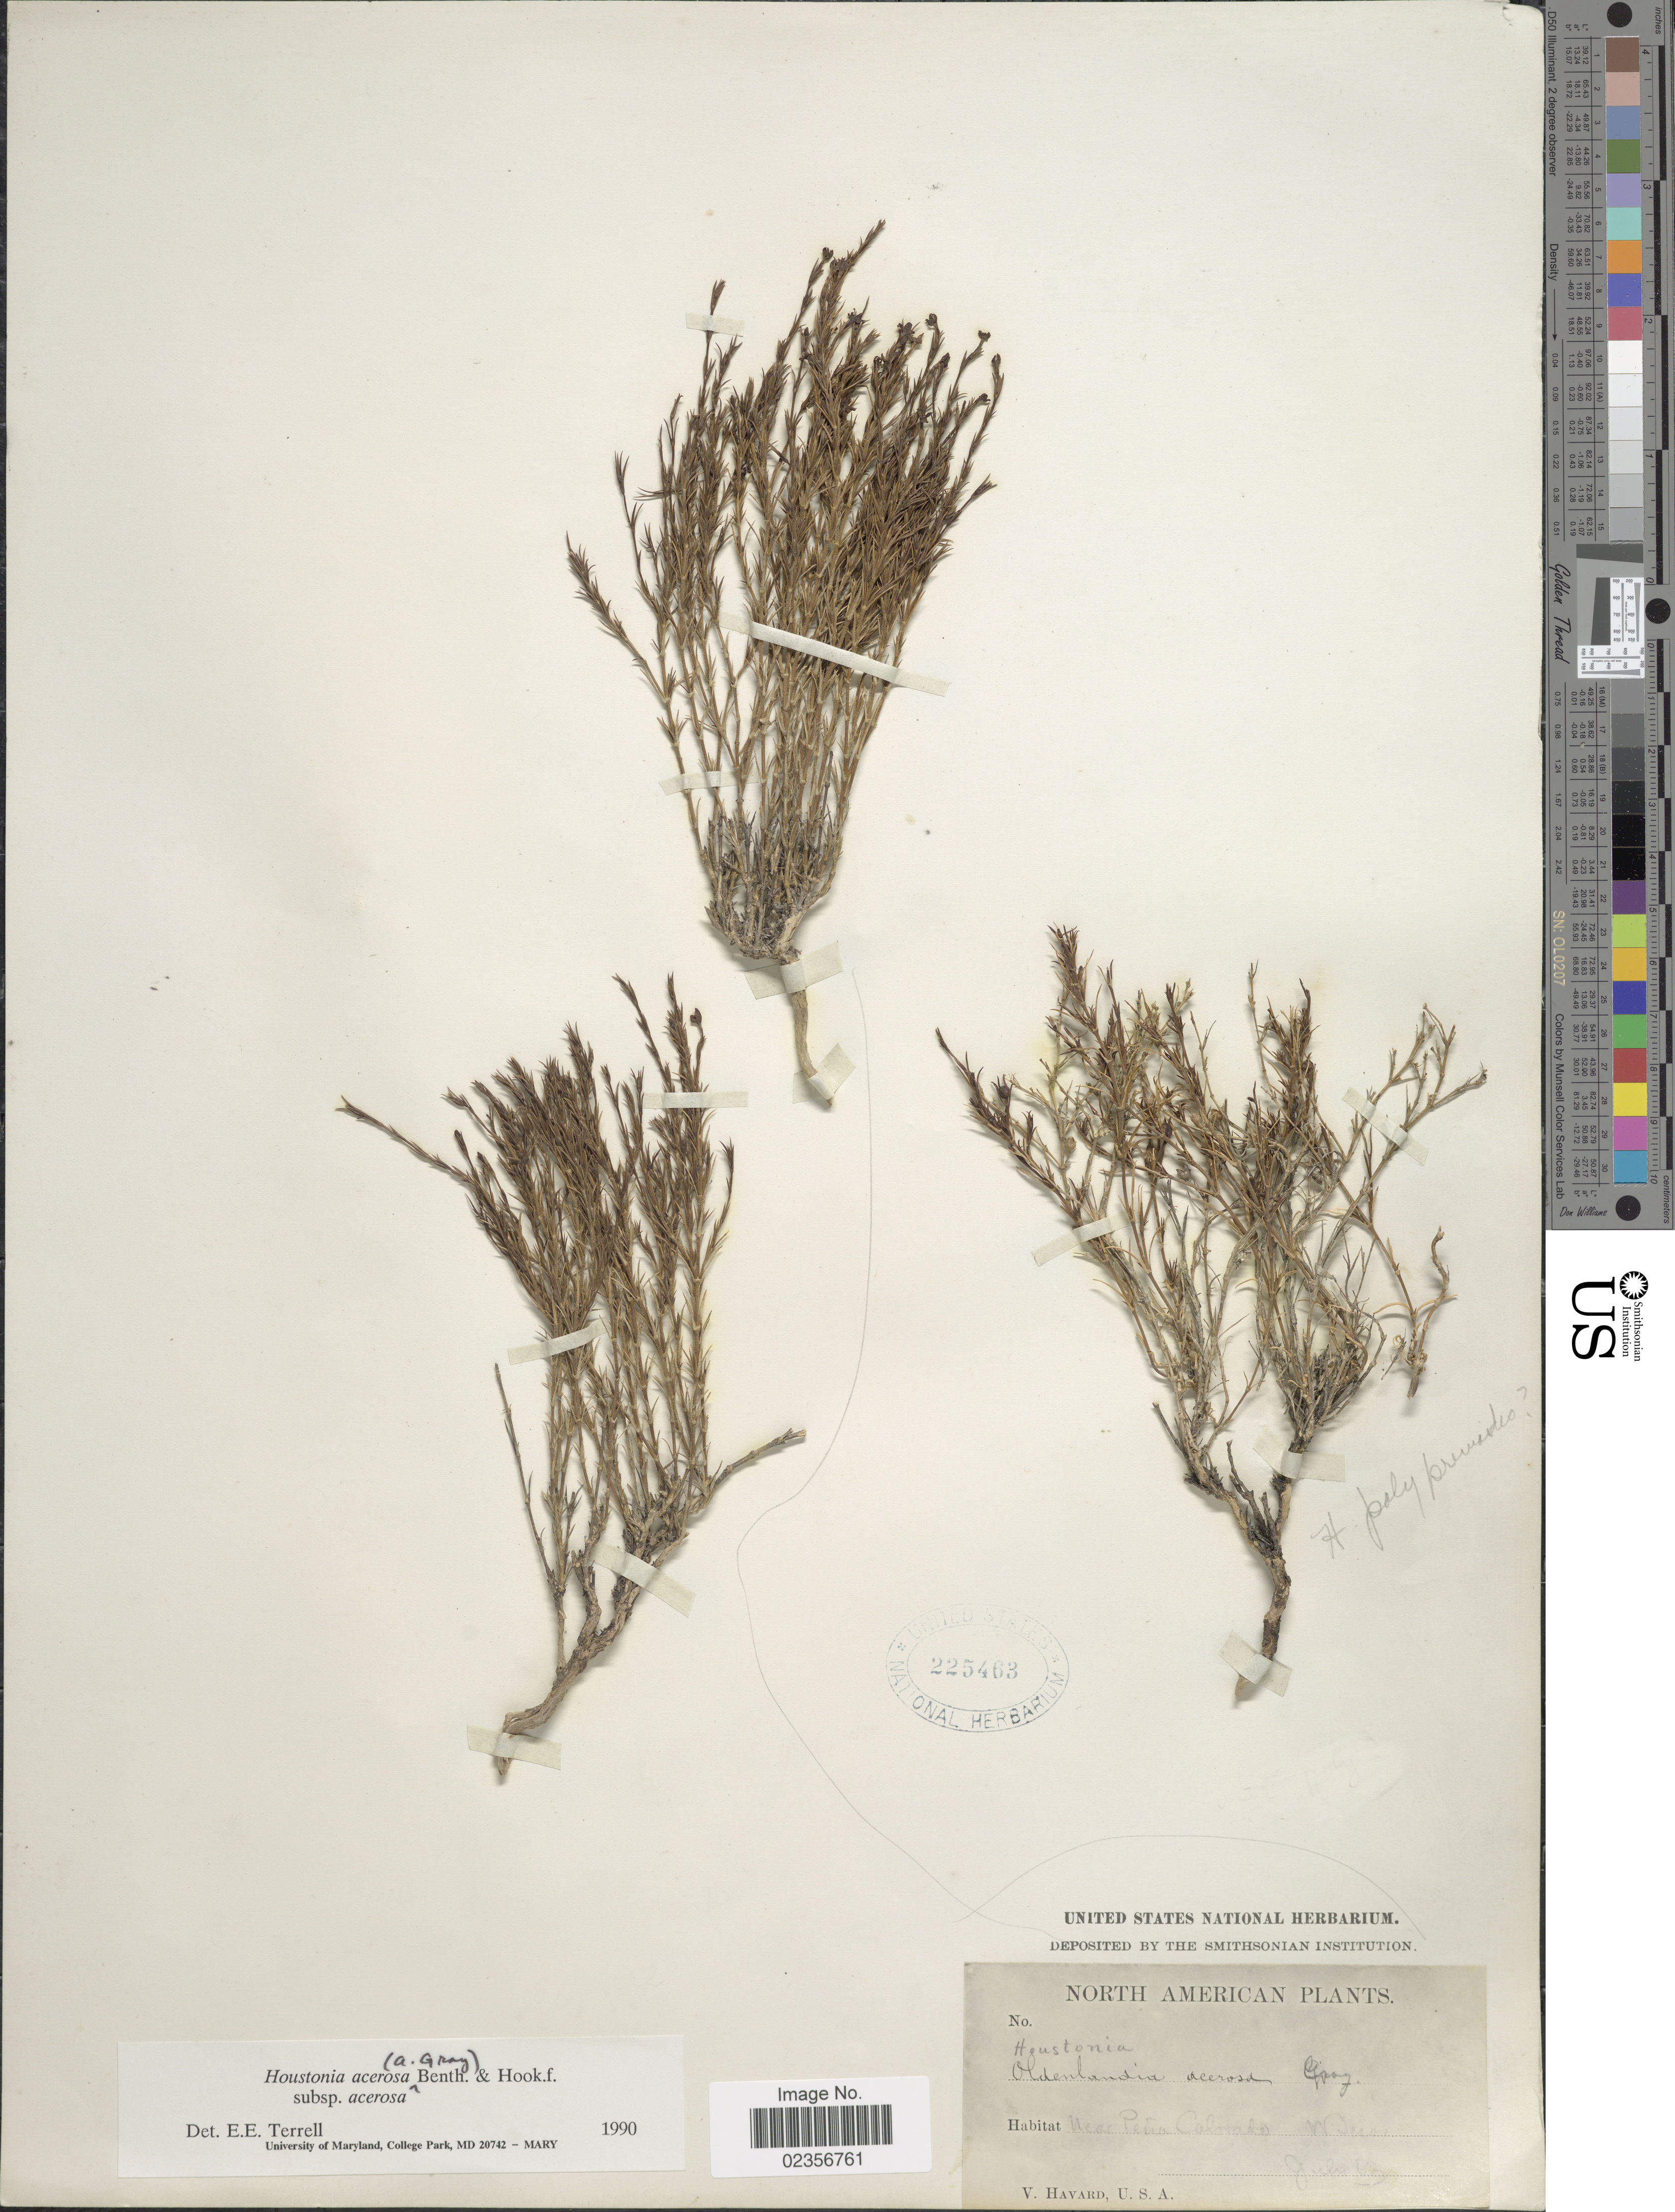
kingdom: Plantae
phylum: Tracheophyta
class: Magnoliopsida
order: Gentianales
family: Rubiaceae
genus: Houstonia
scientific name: Houstonia acerosa var. acerosa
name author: (A. Gray) Benth. & Hook. f.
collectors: V. Havard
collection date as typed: Transcribed d/m/y: /7/83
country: United States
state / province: Texas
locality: Near Peña Colorado. W. Texas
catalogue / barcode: US 225463